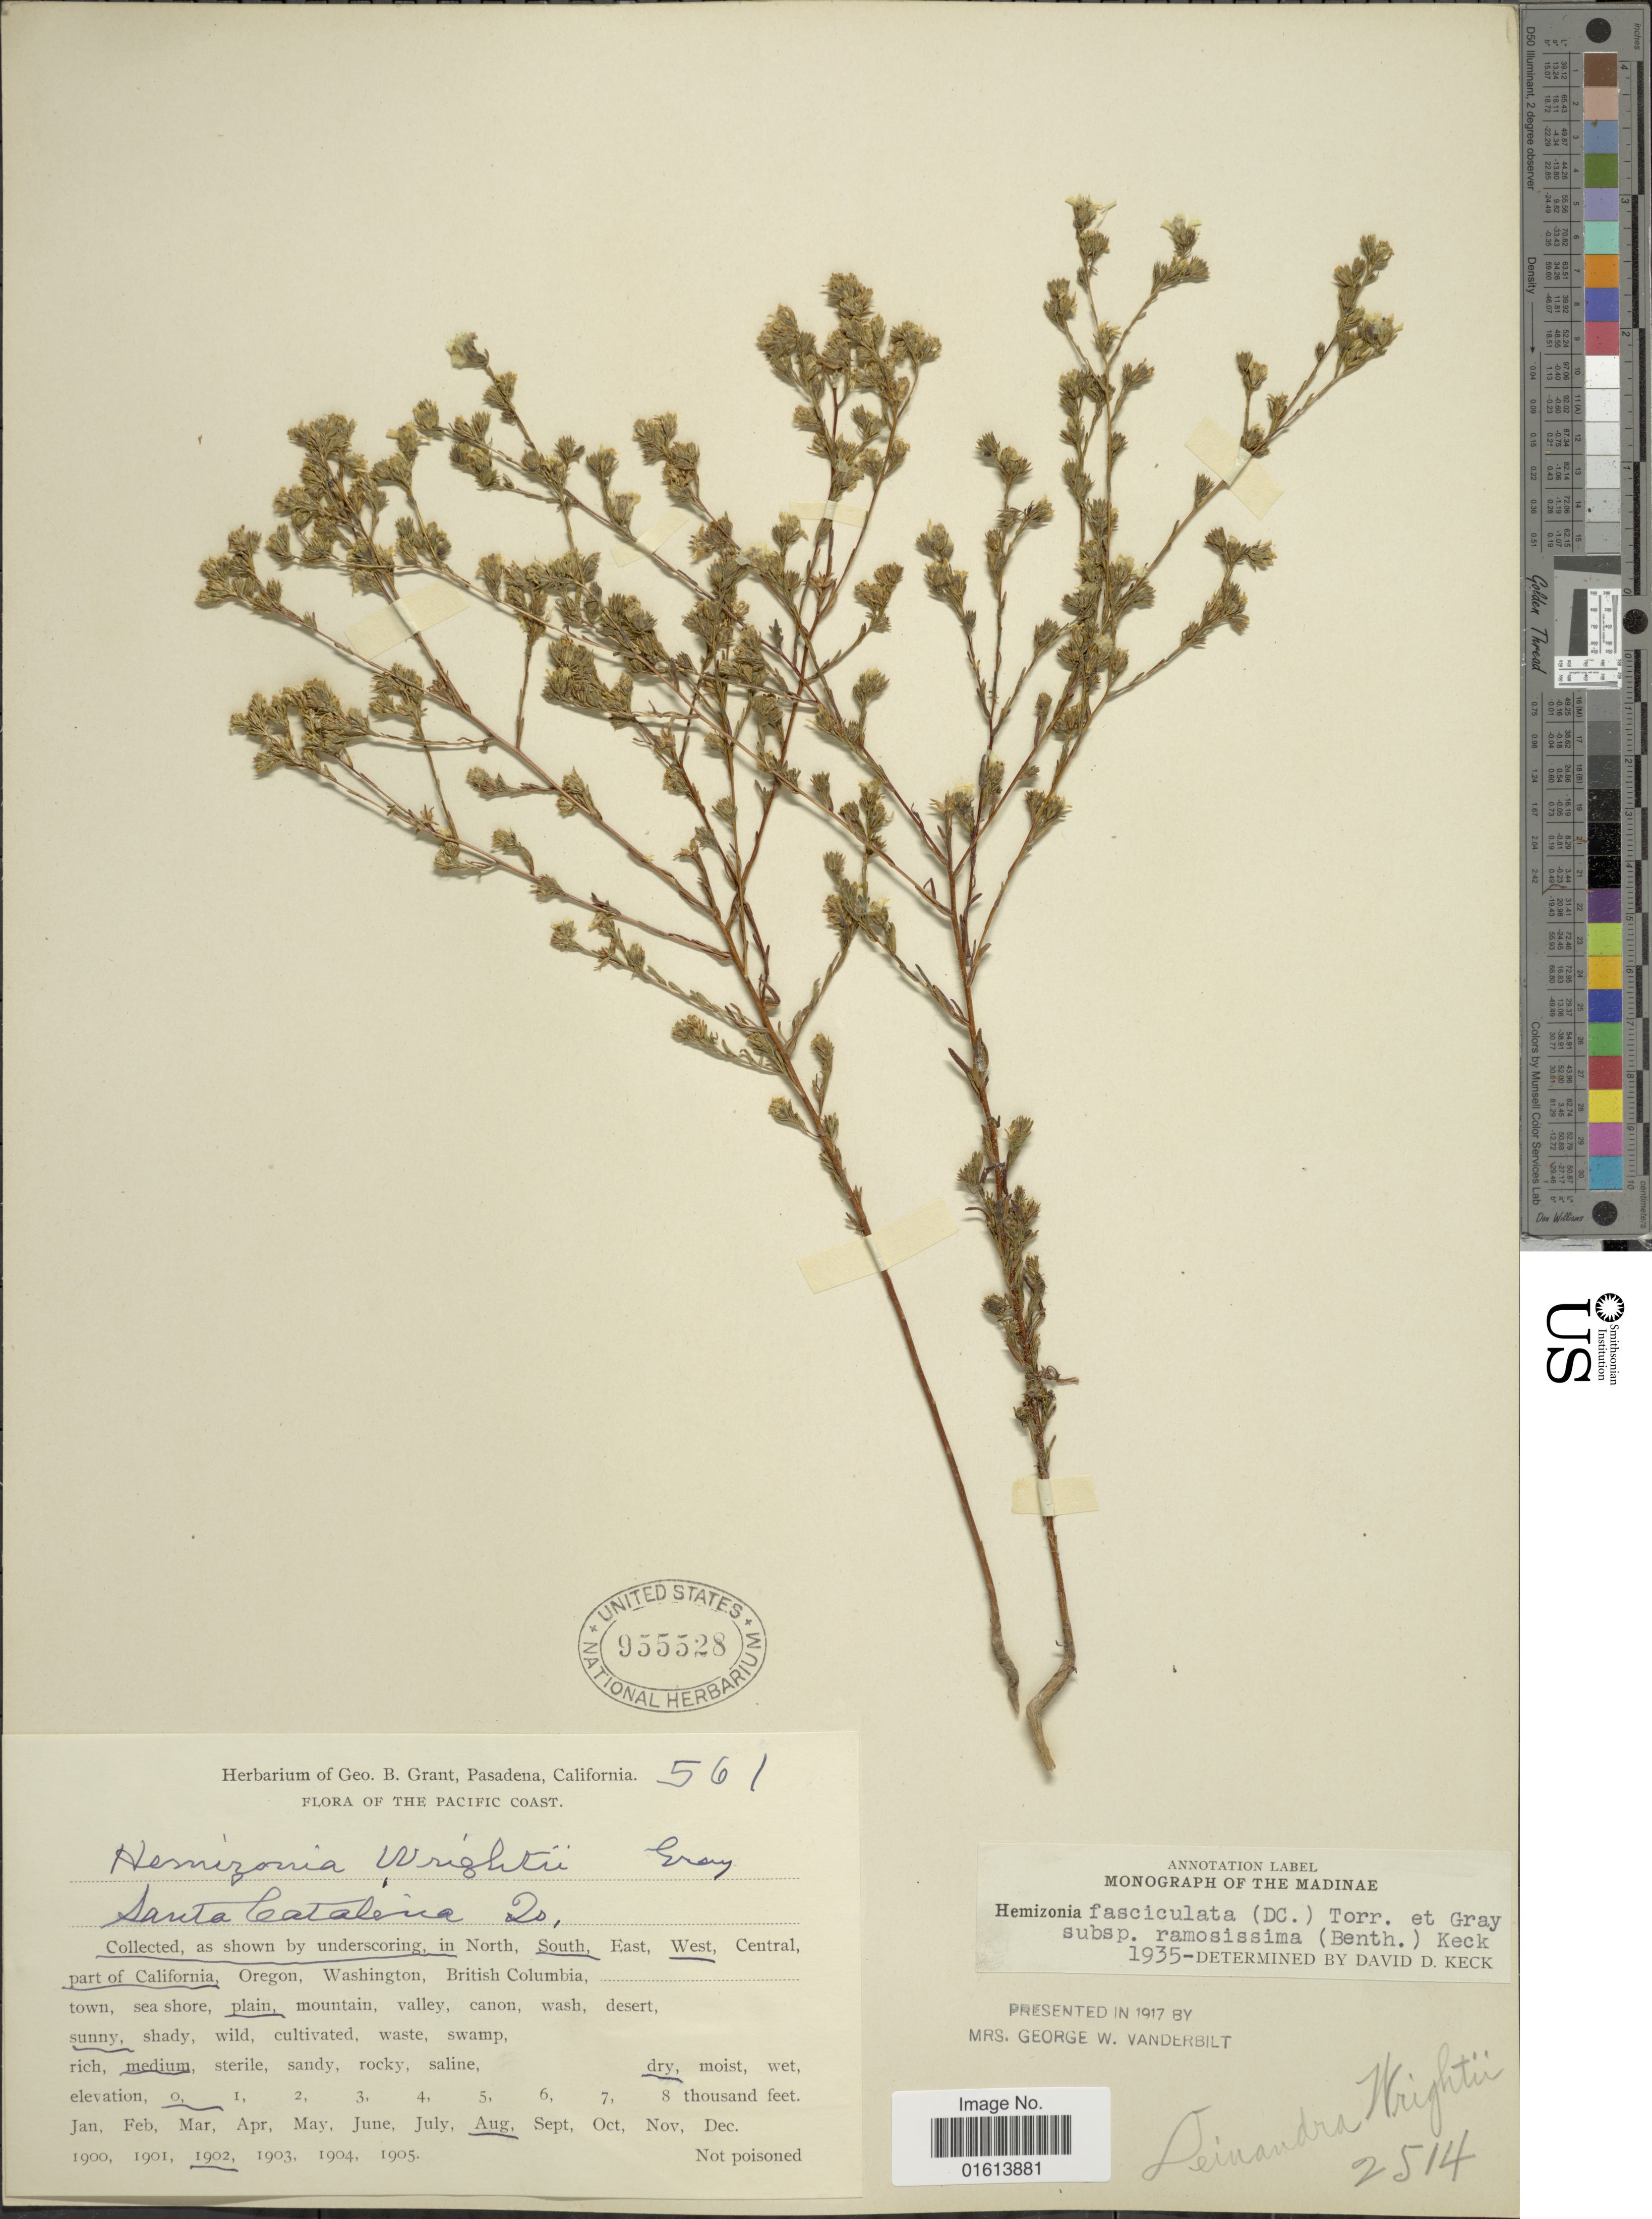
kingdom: Plantae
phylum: Tracheophyta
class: Magnoliopsida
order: Asterales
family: Asteraceae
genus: Hemizonia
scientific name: Hemizonia fasciculata subsp. ramosissima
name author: (Benth.) D.D. Keck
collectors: ex herb. G. B. Grant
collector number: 2514/561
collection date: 1902-08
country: United States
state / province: California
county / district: Los Angeles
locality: Pasadena, California.. South-West part of California.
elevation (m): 0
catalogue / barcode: US 955528